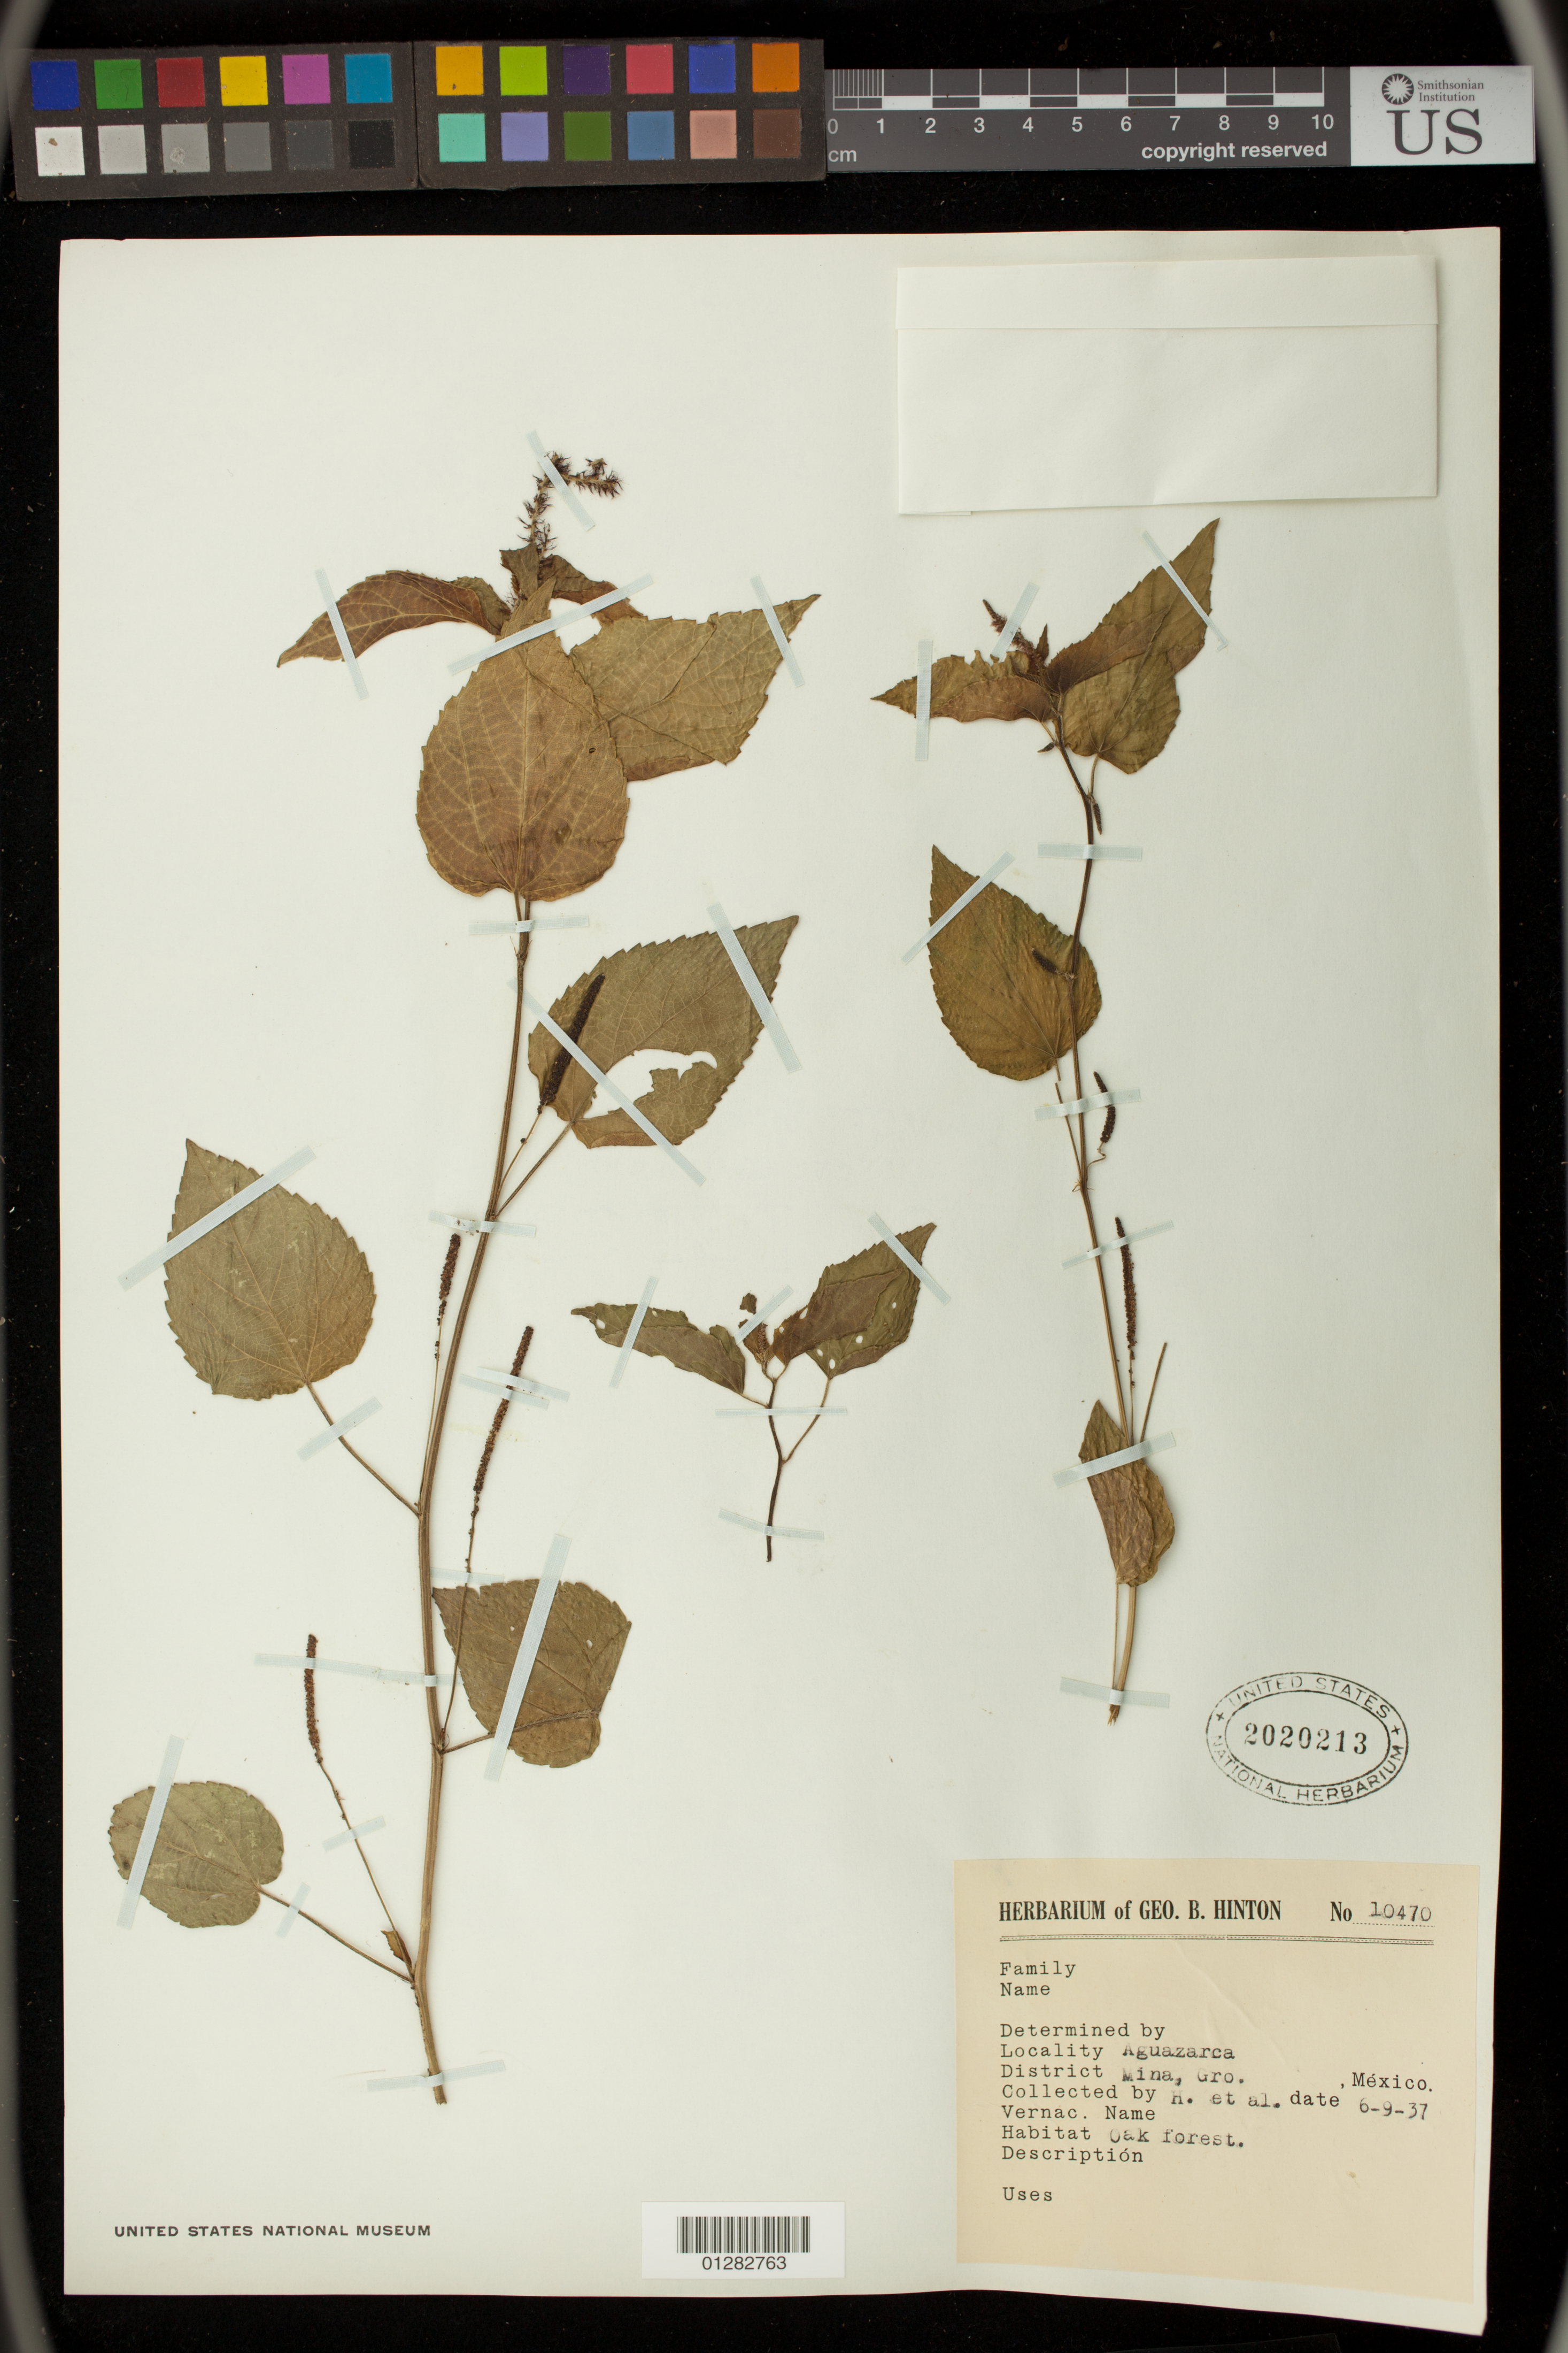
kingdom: Plantae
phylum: Tracheophyta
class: Magnoliopsida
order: Malpighiales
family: Euphorbiaceae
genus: Acalypha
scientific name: Acalypha sp.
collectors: G. B. Hinton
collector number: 10470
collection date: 1937-06-09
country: Mexico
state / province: Guerrero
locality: Aguazarca, Mina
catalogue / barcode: US 2020213